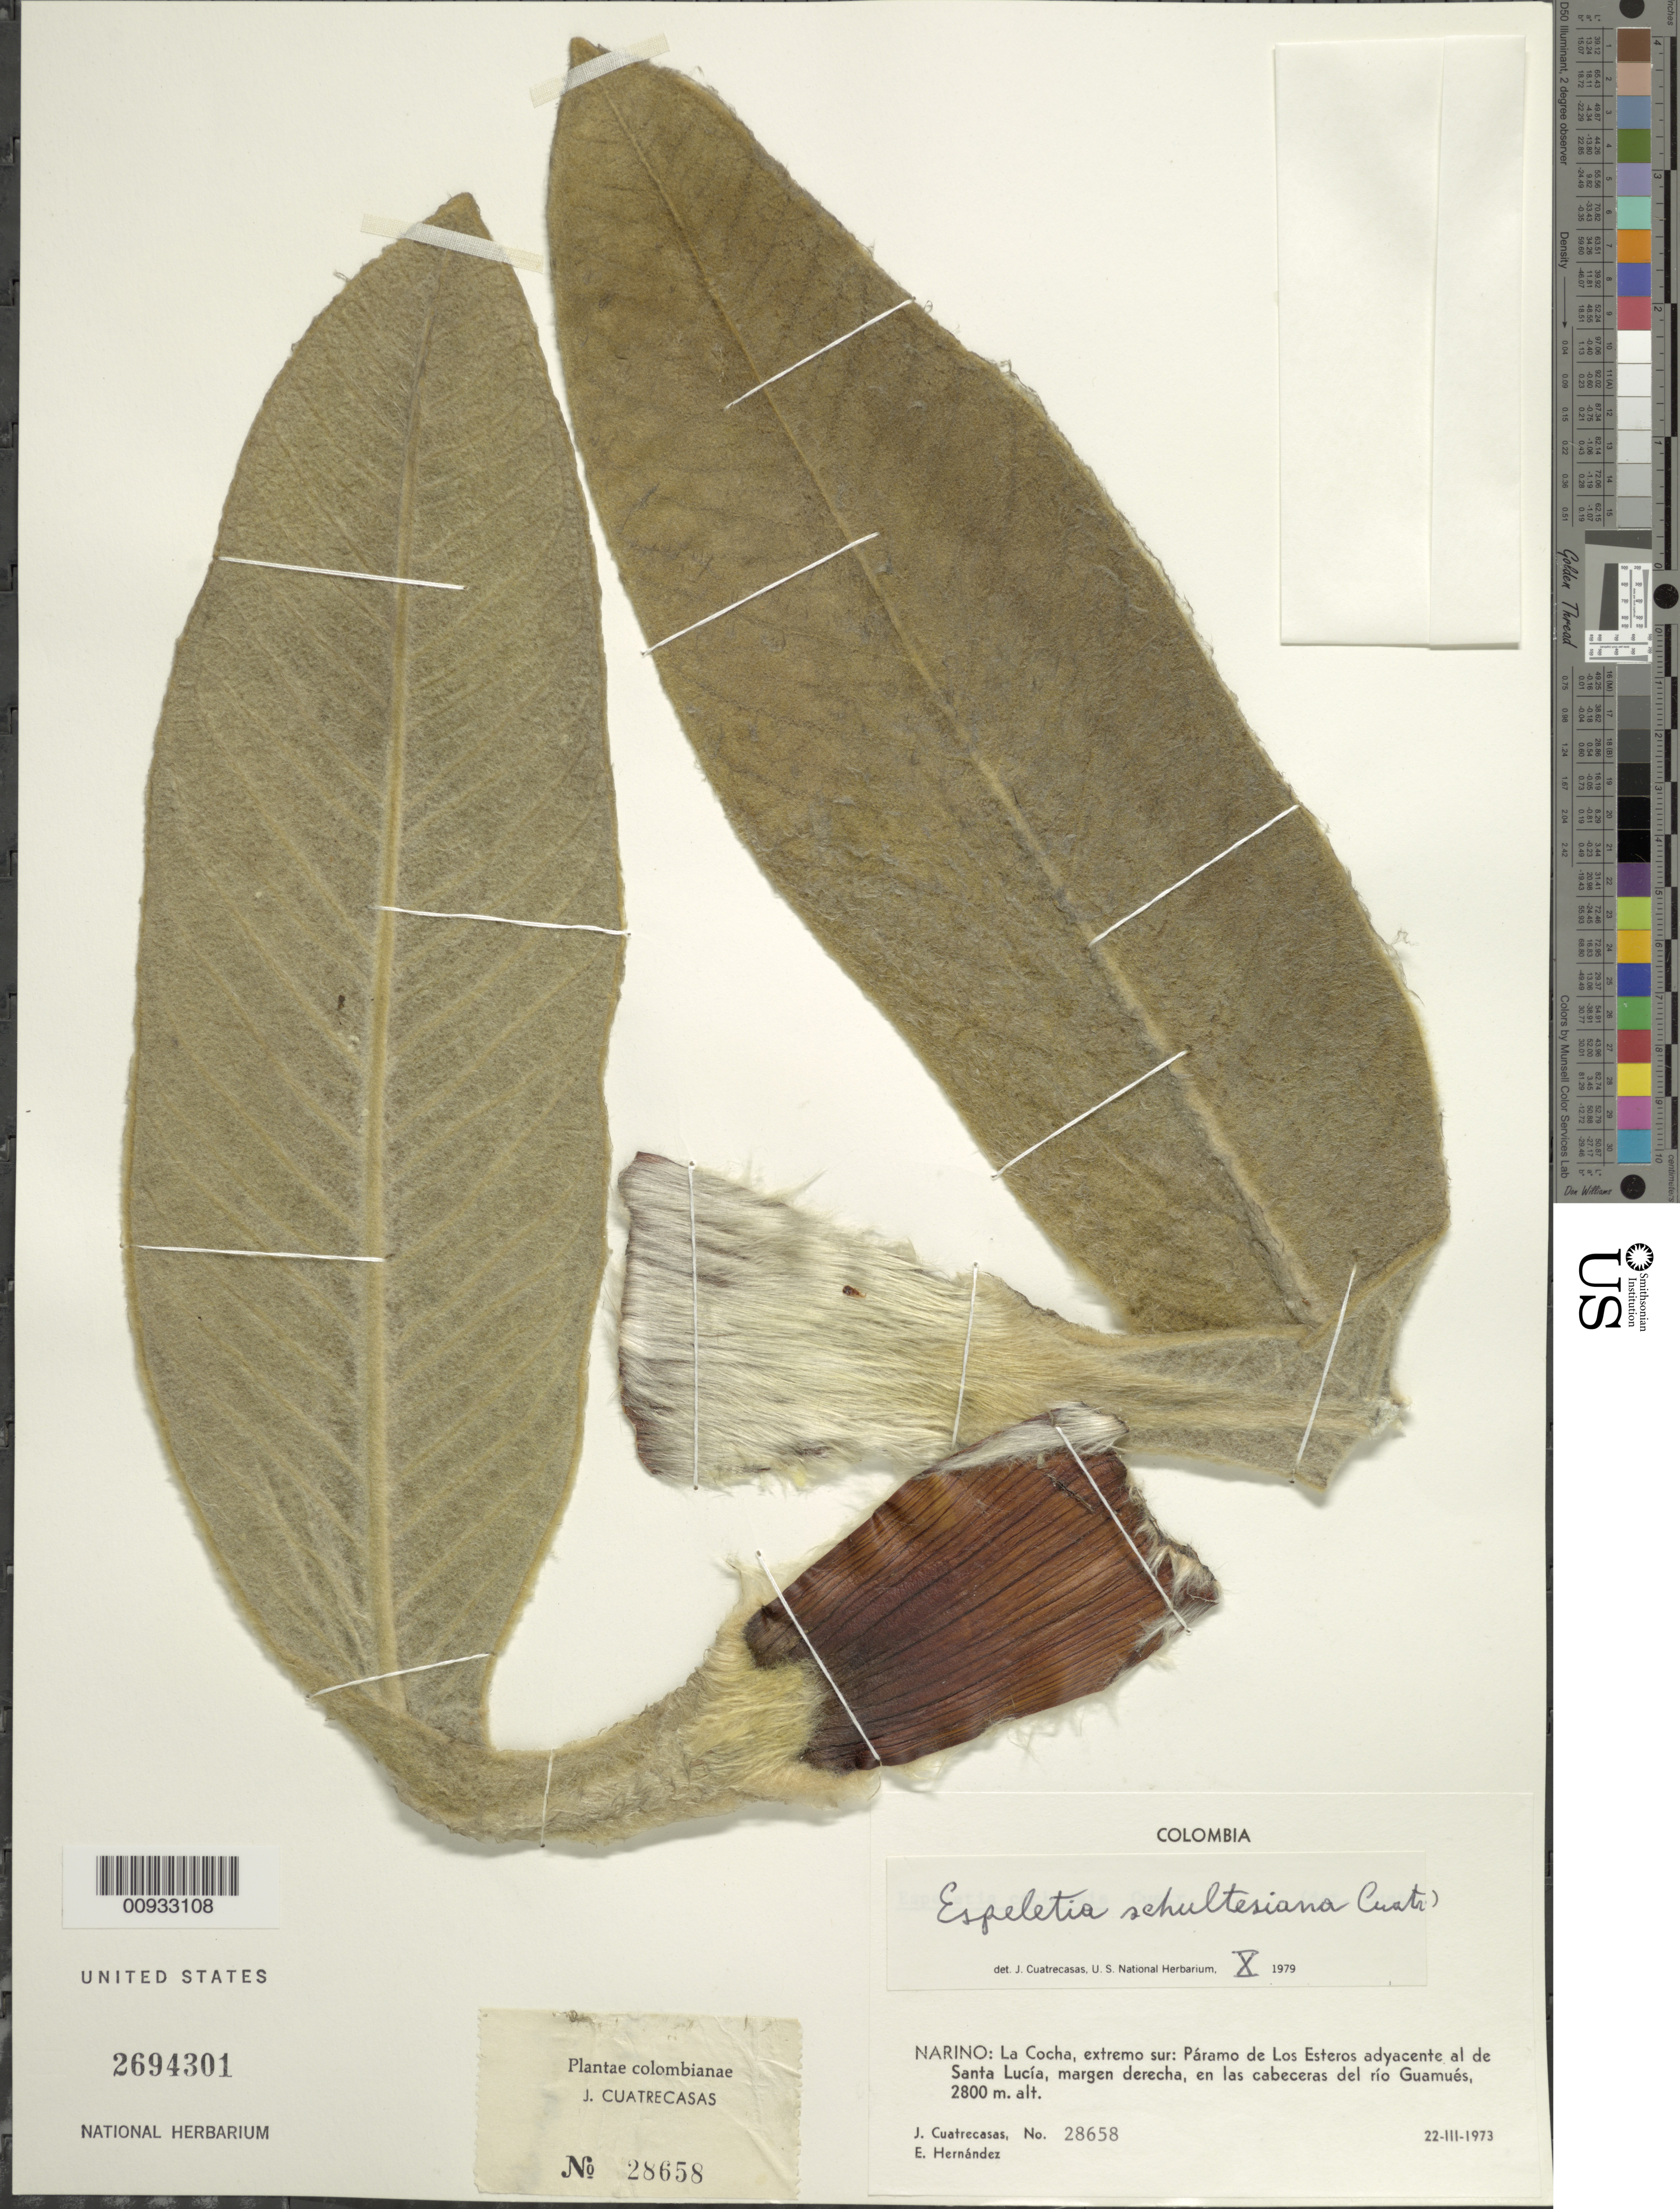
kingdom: Plantae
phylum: Tracheophyta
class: Magnoliopsida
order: Asterales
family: Asteraceae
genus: Espeletia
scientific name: Espeletia schultesiana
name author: Cuatrec.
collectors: J. Cuatrecasas & E. Hernández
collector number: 28658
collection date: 1973-03-22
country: Colombia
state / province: Nariño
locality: La Cocha, extremo sur, Paramo de Los Esteros adyacente al de Santa Lucia, margen derecha, en las cabeceras del rio Guamues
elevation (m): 2800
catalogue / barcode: US 2694301